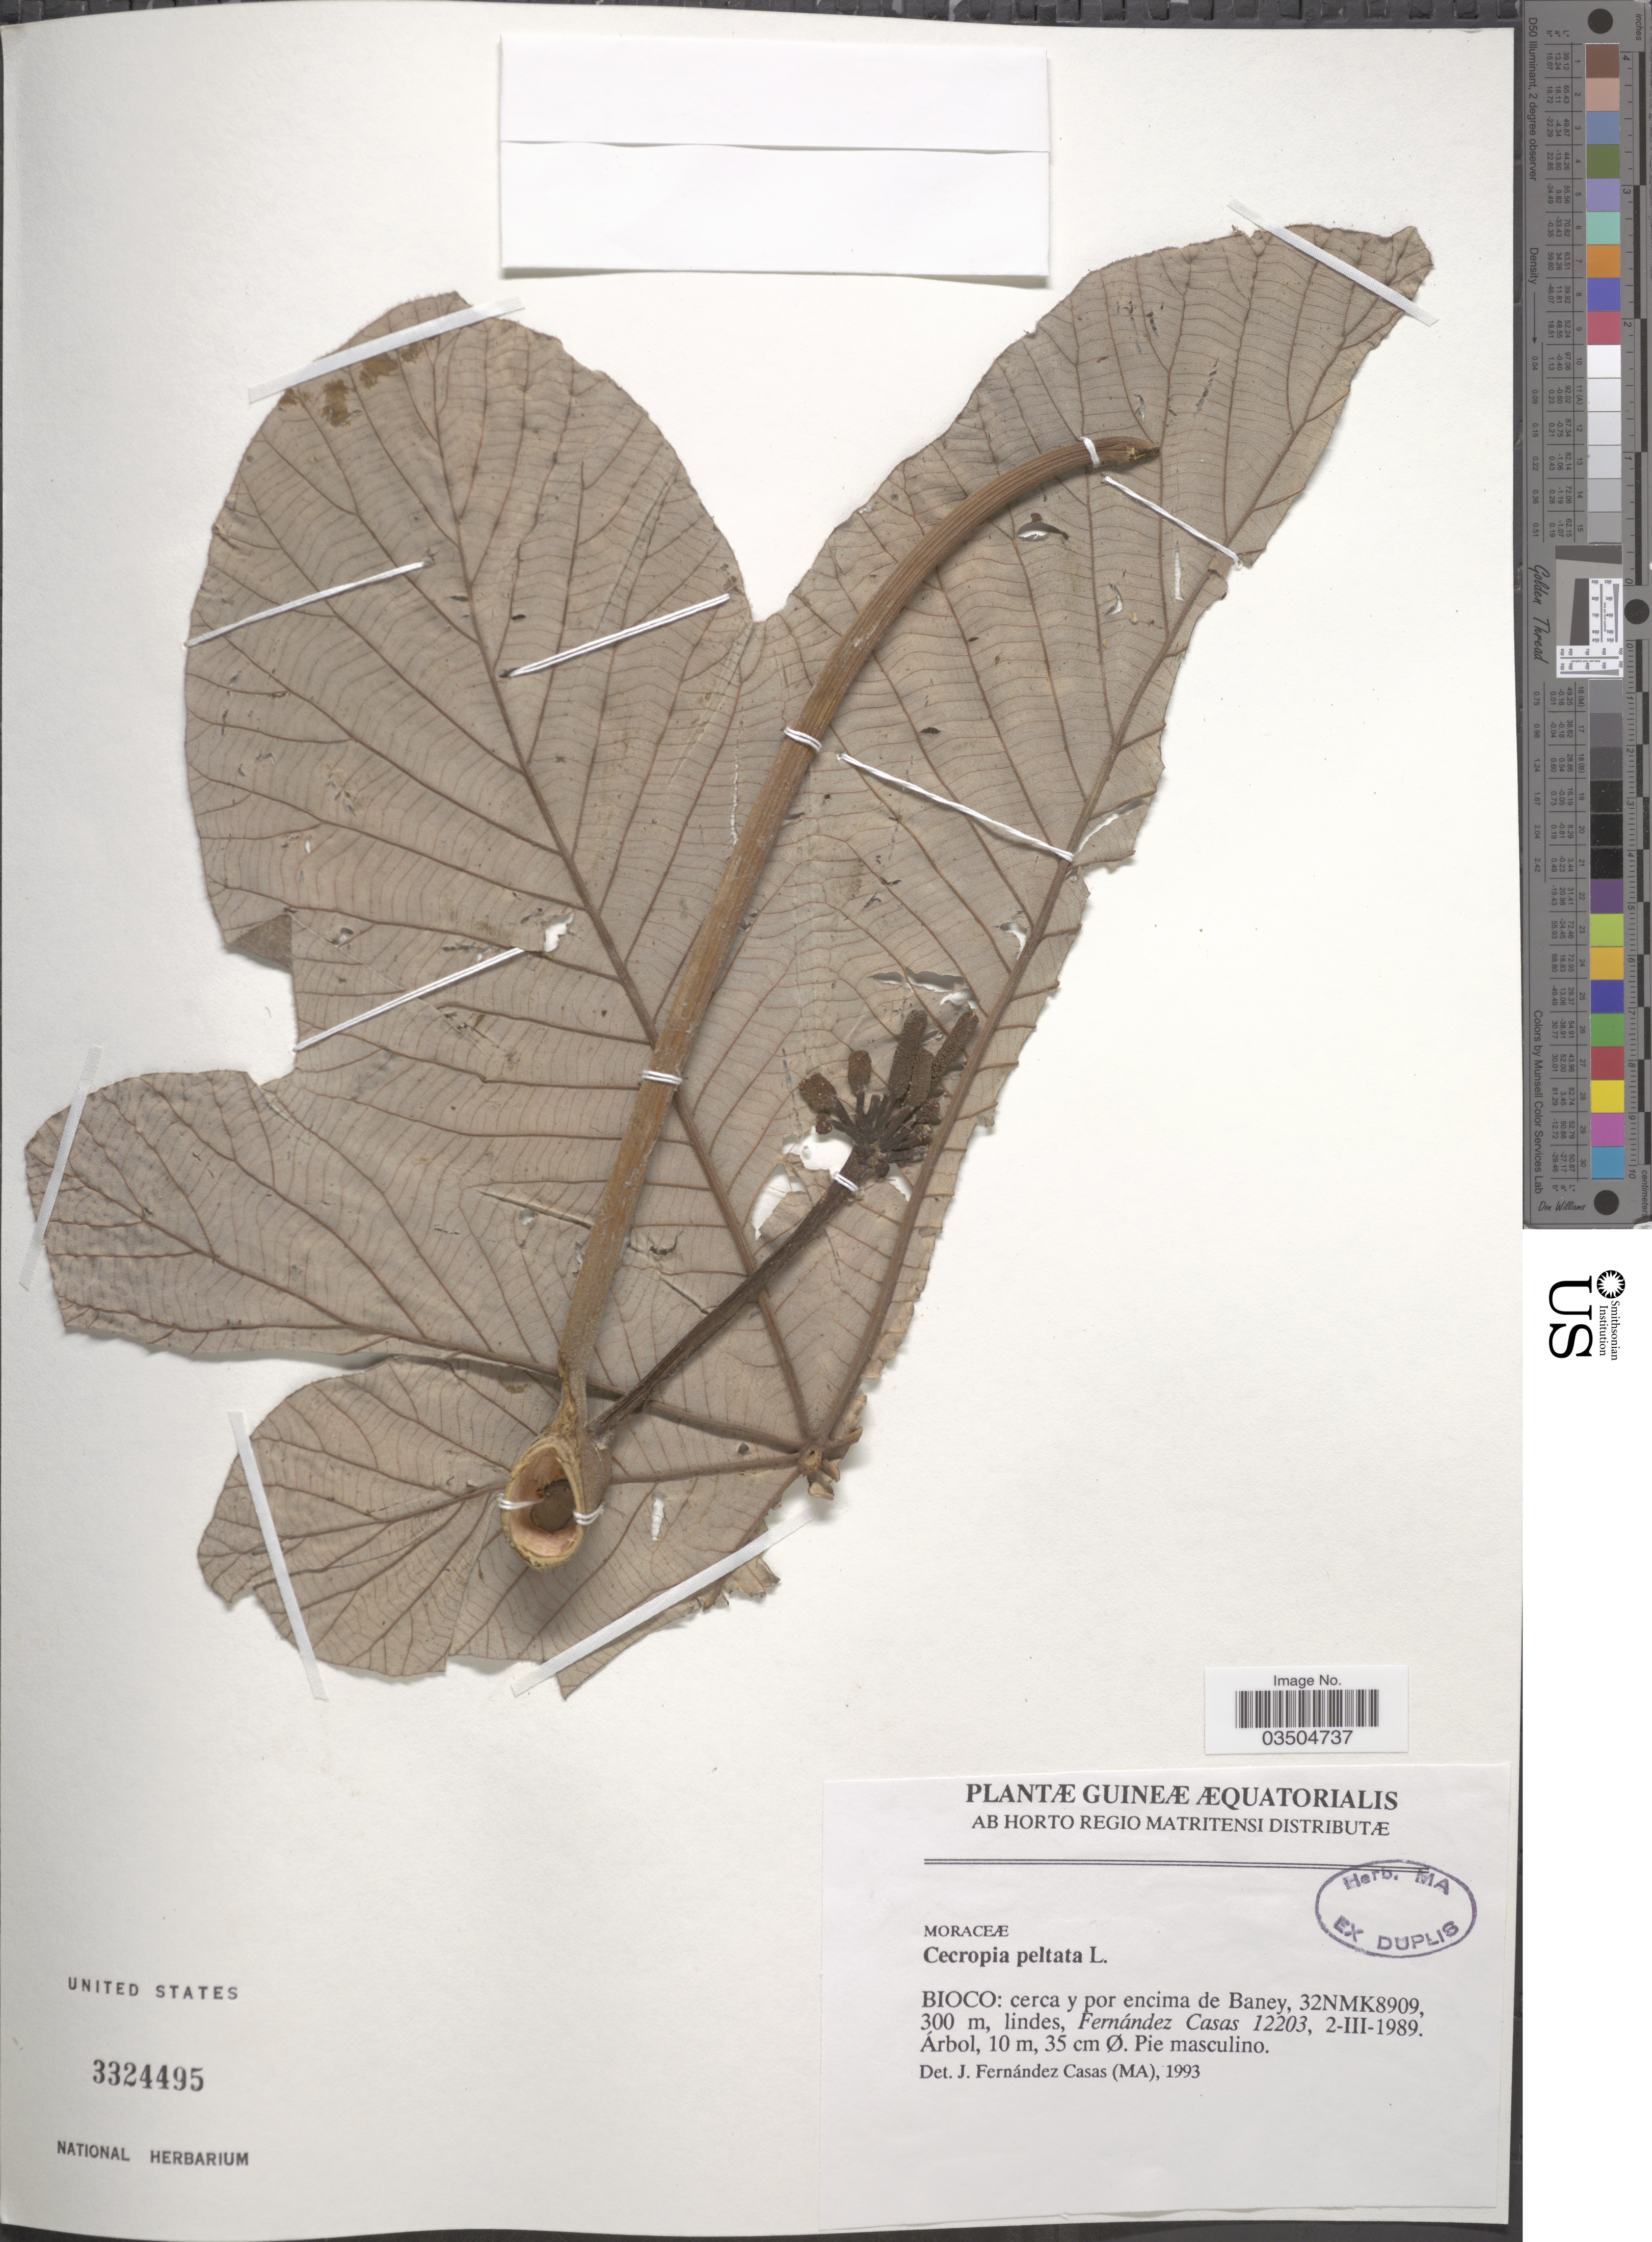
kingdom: Plantae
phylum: Tracheophyta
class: Magnoliopsida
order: Rosales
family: Urticaceae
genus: Cecropia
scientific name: Cecropia peltata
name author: L.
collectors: F. Casas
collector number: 12203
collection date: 1989-03-02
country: Equatorial Guinea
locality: Guineæ Æquatorialis. Bioco: cerca y por encima de Baney, 32NMK8909.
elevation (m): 300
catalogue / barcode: US 3324495